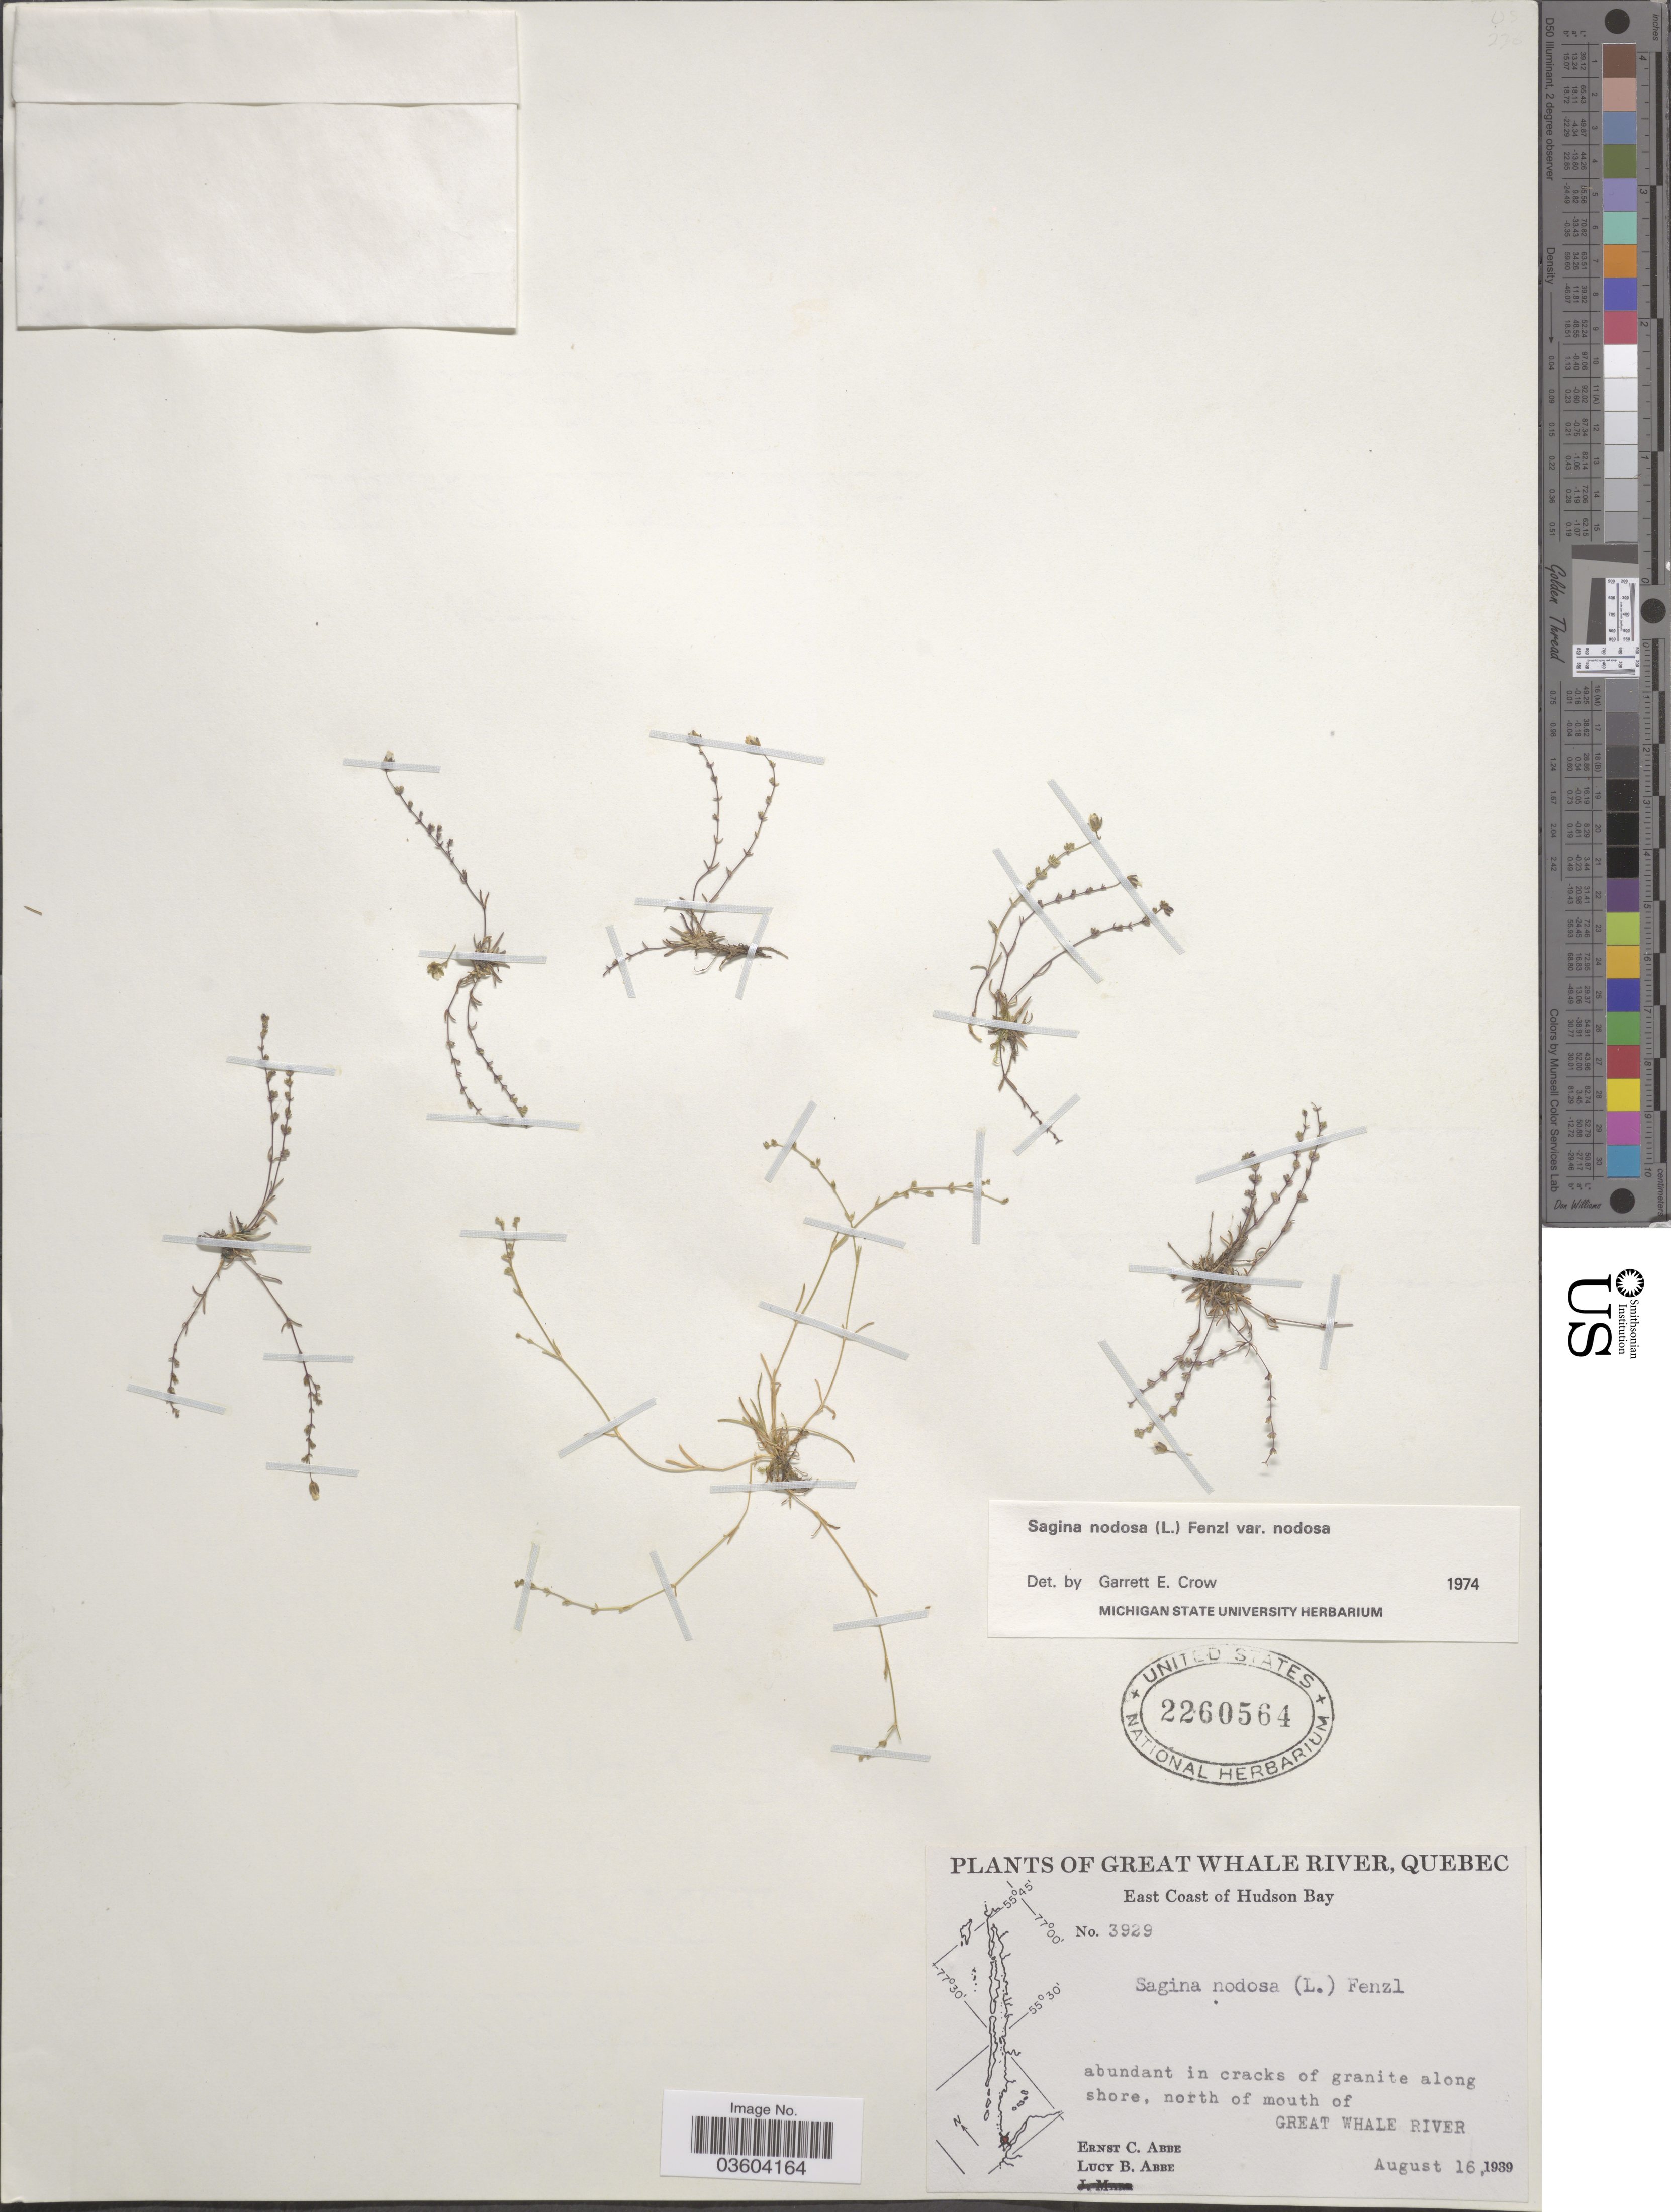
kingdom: Plantae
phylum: Tracheophyta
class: Magnoliopsida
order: Caryophyllales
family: Caryophyllaceae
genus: Sagina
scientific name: Sagina nodosa var. nodosa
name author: (L.) Fenzl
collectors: E. C. Abbe & L. B. Abbe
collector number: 3929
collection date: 1939-08-16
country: Canada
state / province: Quebec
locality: Great Whale River. East Coast of Hudson Bay. Abundant in cracks of granite along shore, north of mouth of Great Whale River.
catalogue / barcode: US 2260564